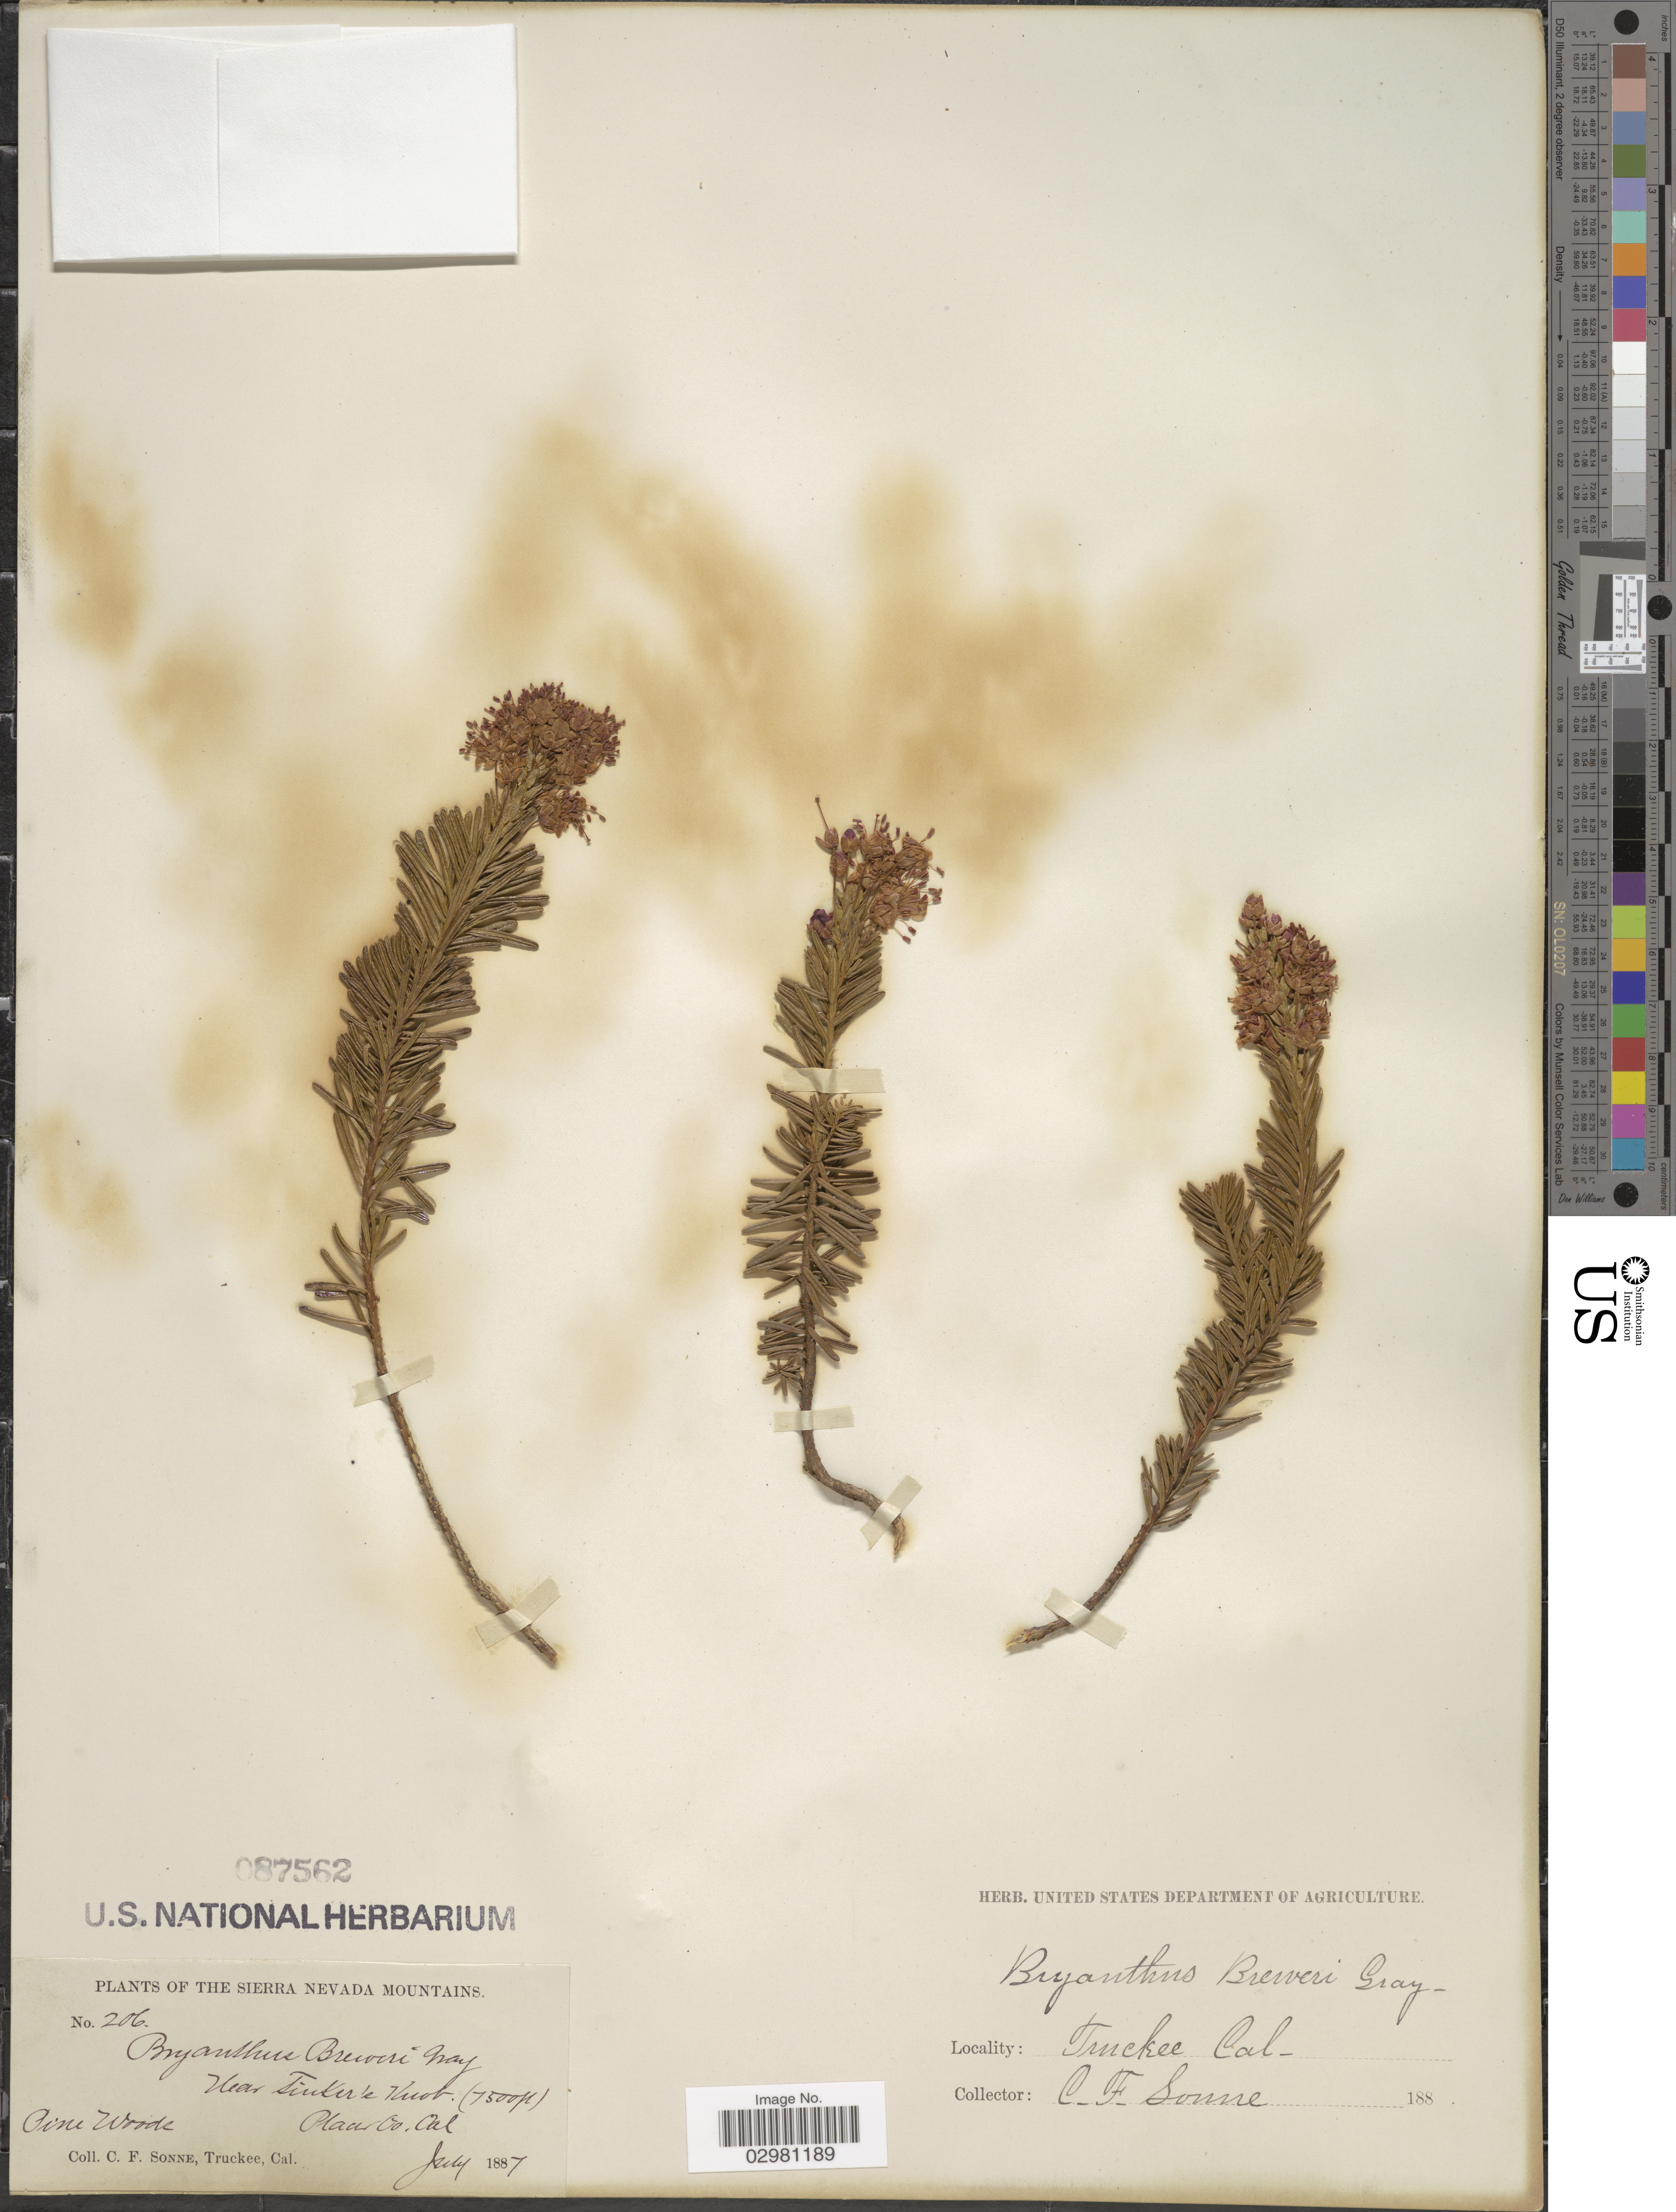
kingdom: Plantae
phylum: Tracheophyta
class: Magnoliopsida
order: Ericales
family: Ericaceae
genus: Phyllodoce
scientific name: Phyllodoce breweri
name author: (A. Gray) A. Heller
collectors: C. Sonne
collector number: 206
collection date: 1887-07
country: United States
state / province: California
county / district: Placer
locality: Sierra Nevada Mountains. Near Tinker's Knob. Placer Co. Cal.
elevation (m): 2286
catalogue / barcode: US 87562